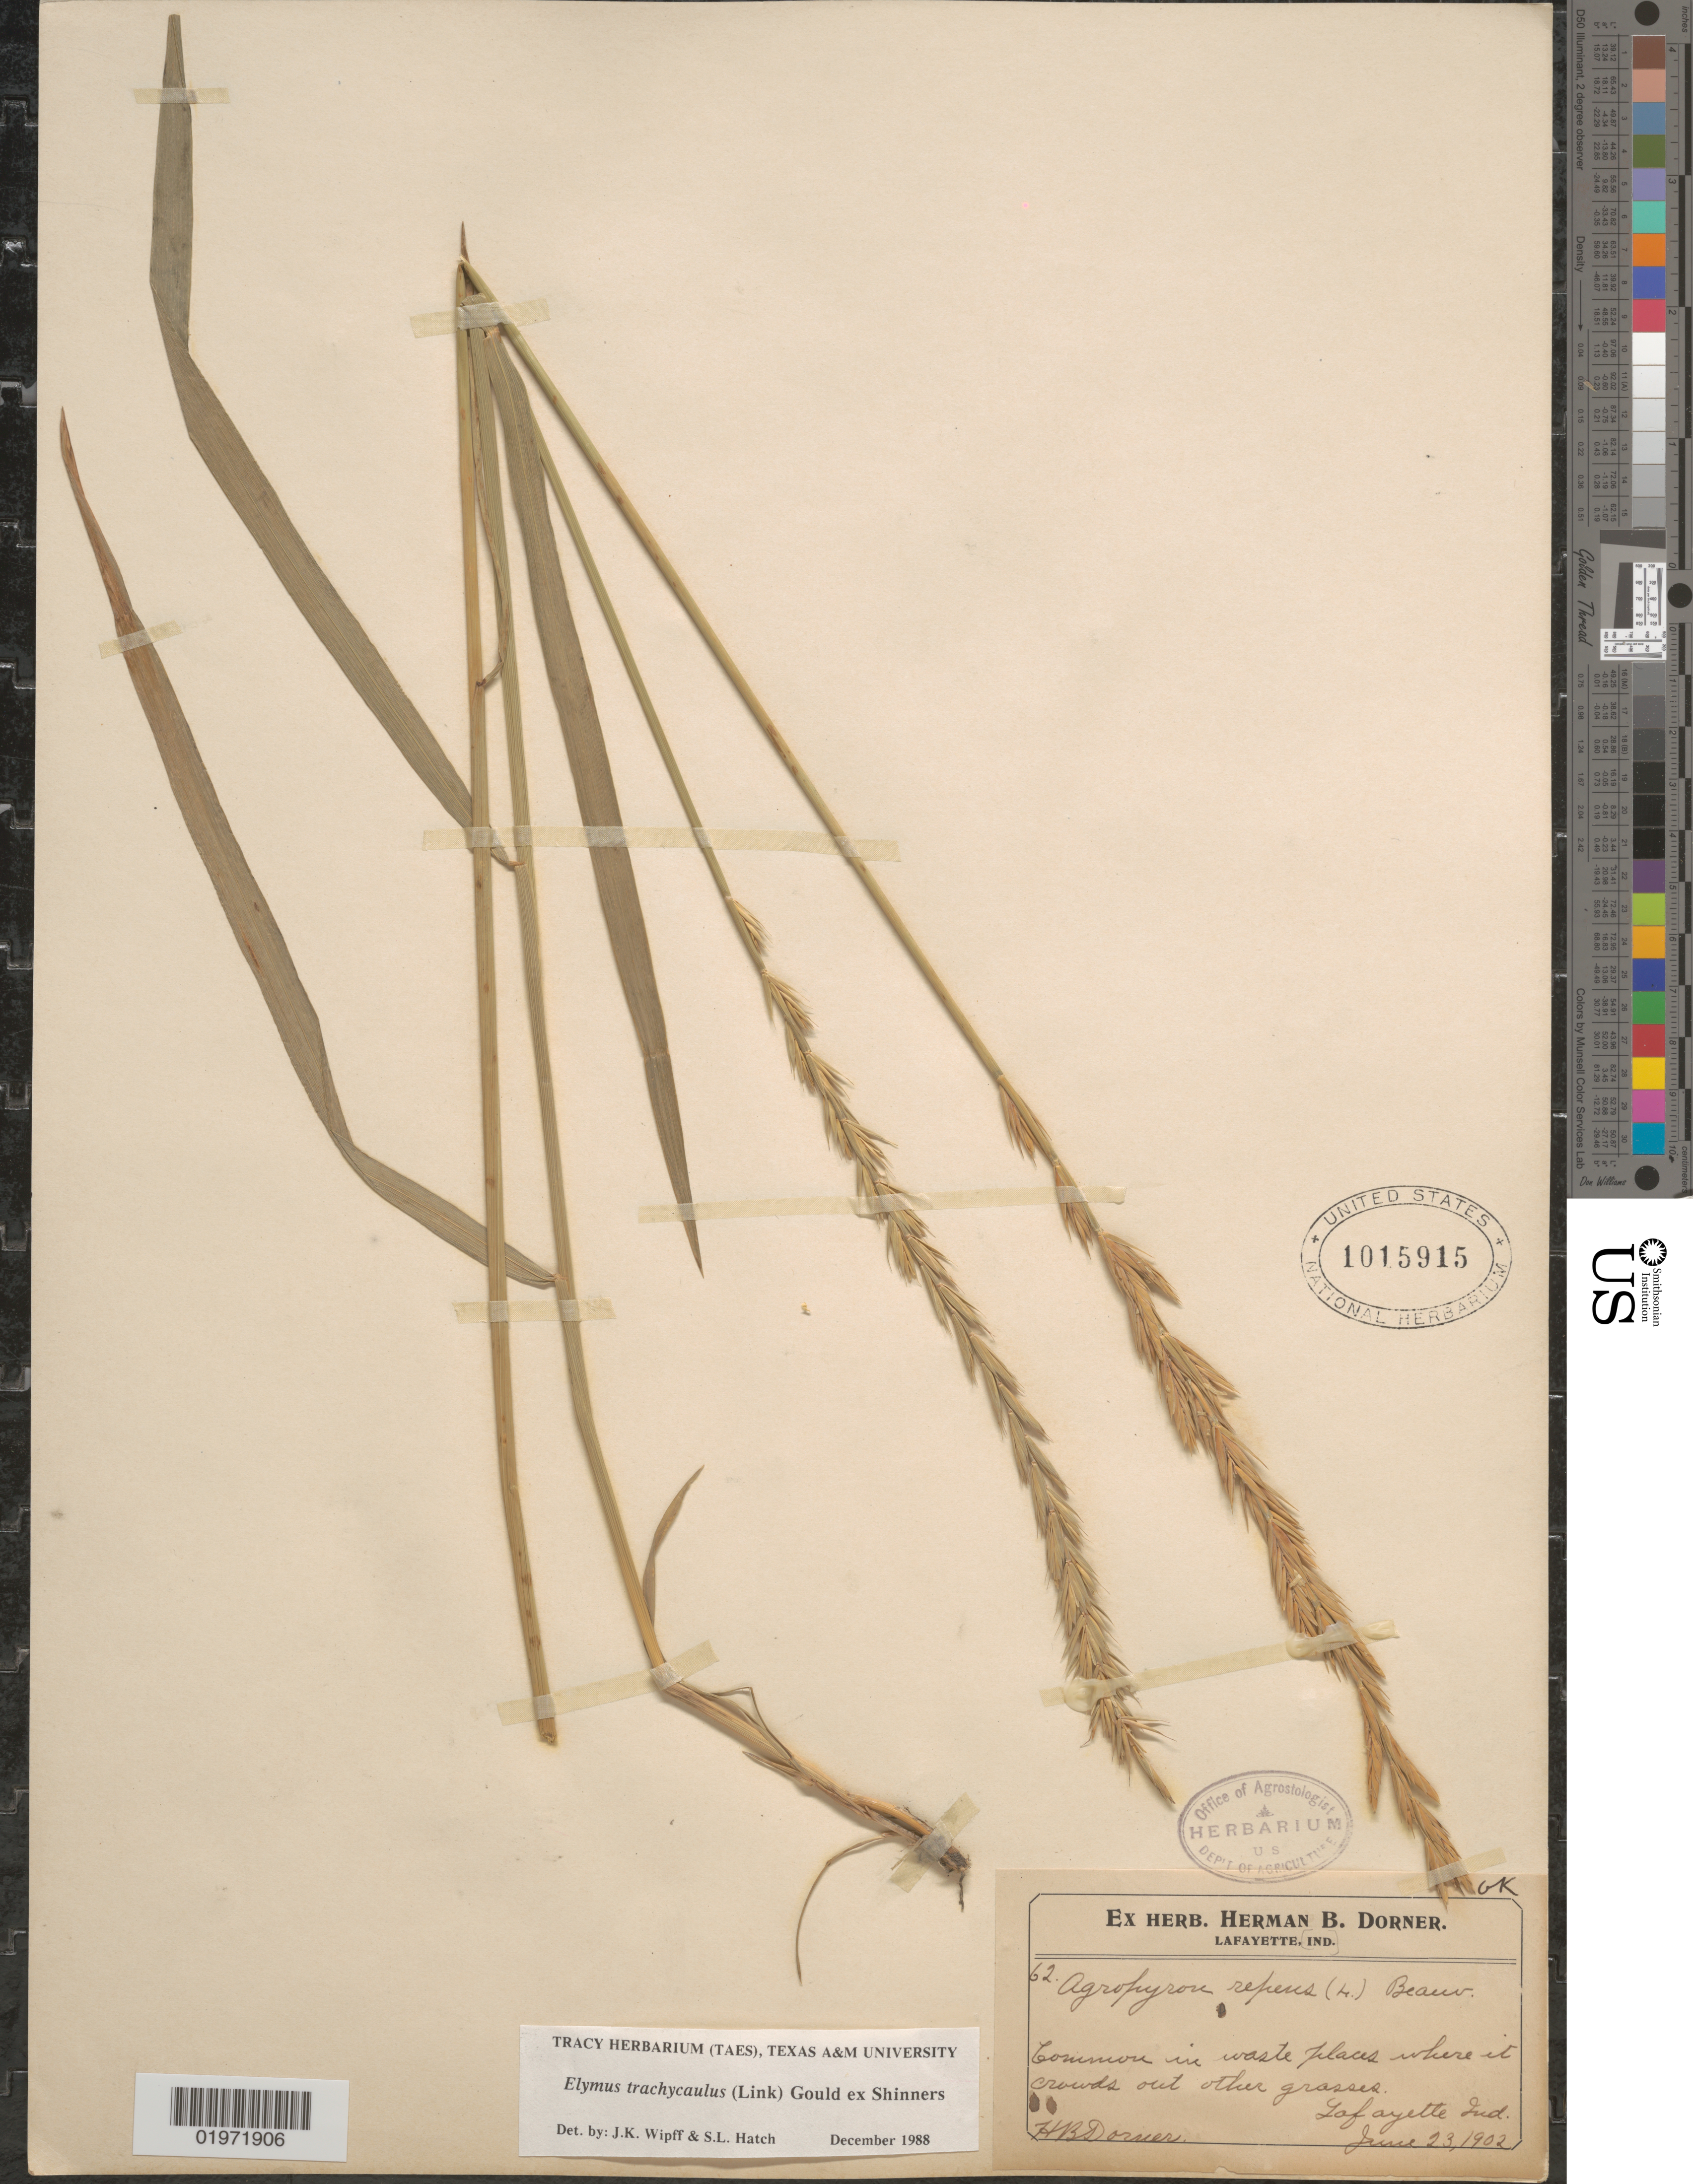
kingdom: Plantae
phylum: Tracheophyta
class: Liliopsida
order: Poales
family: Poaceae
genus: Elymus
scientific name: Elymus trachycaulus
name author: (Link) Gould ex Shinners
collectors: Dorner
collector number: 62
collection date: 1902-06-23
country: United States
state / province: Indiana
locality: Lafayette.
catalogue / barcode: US 1015915